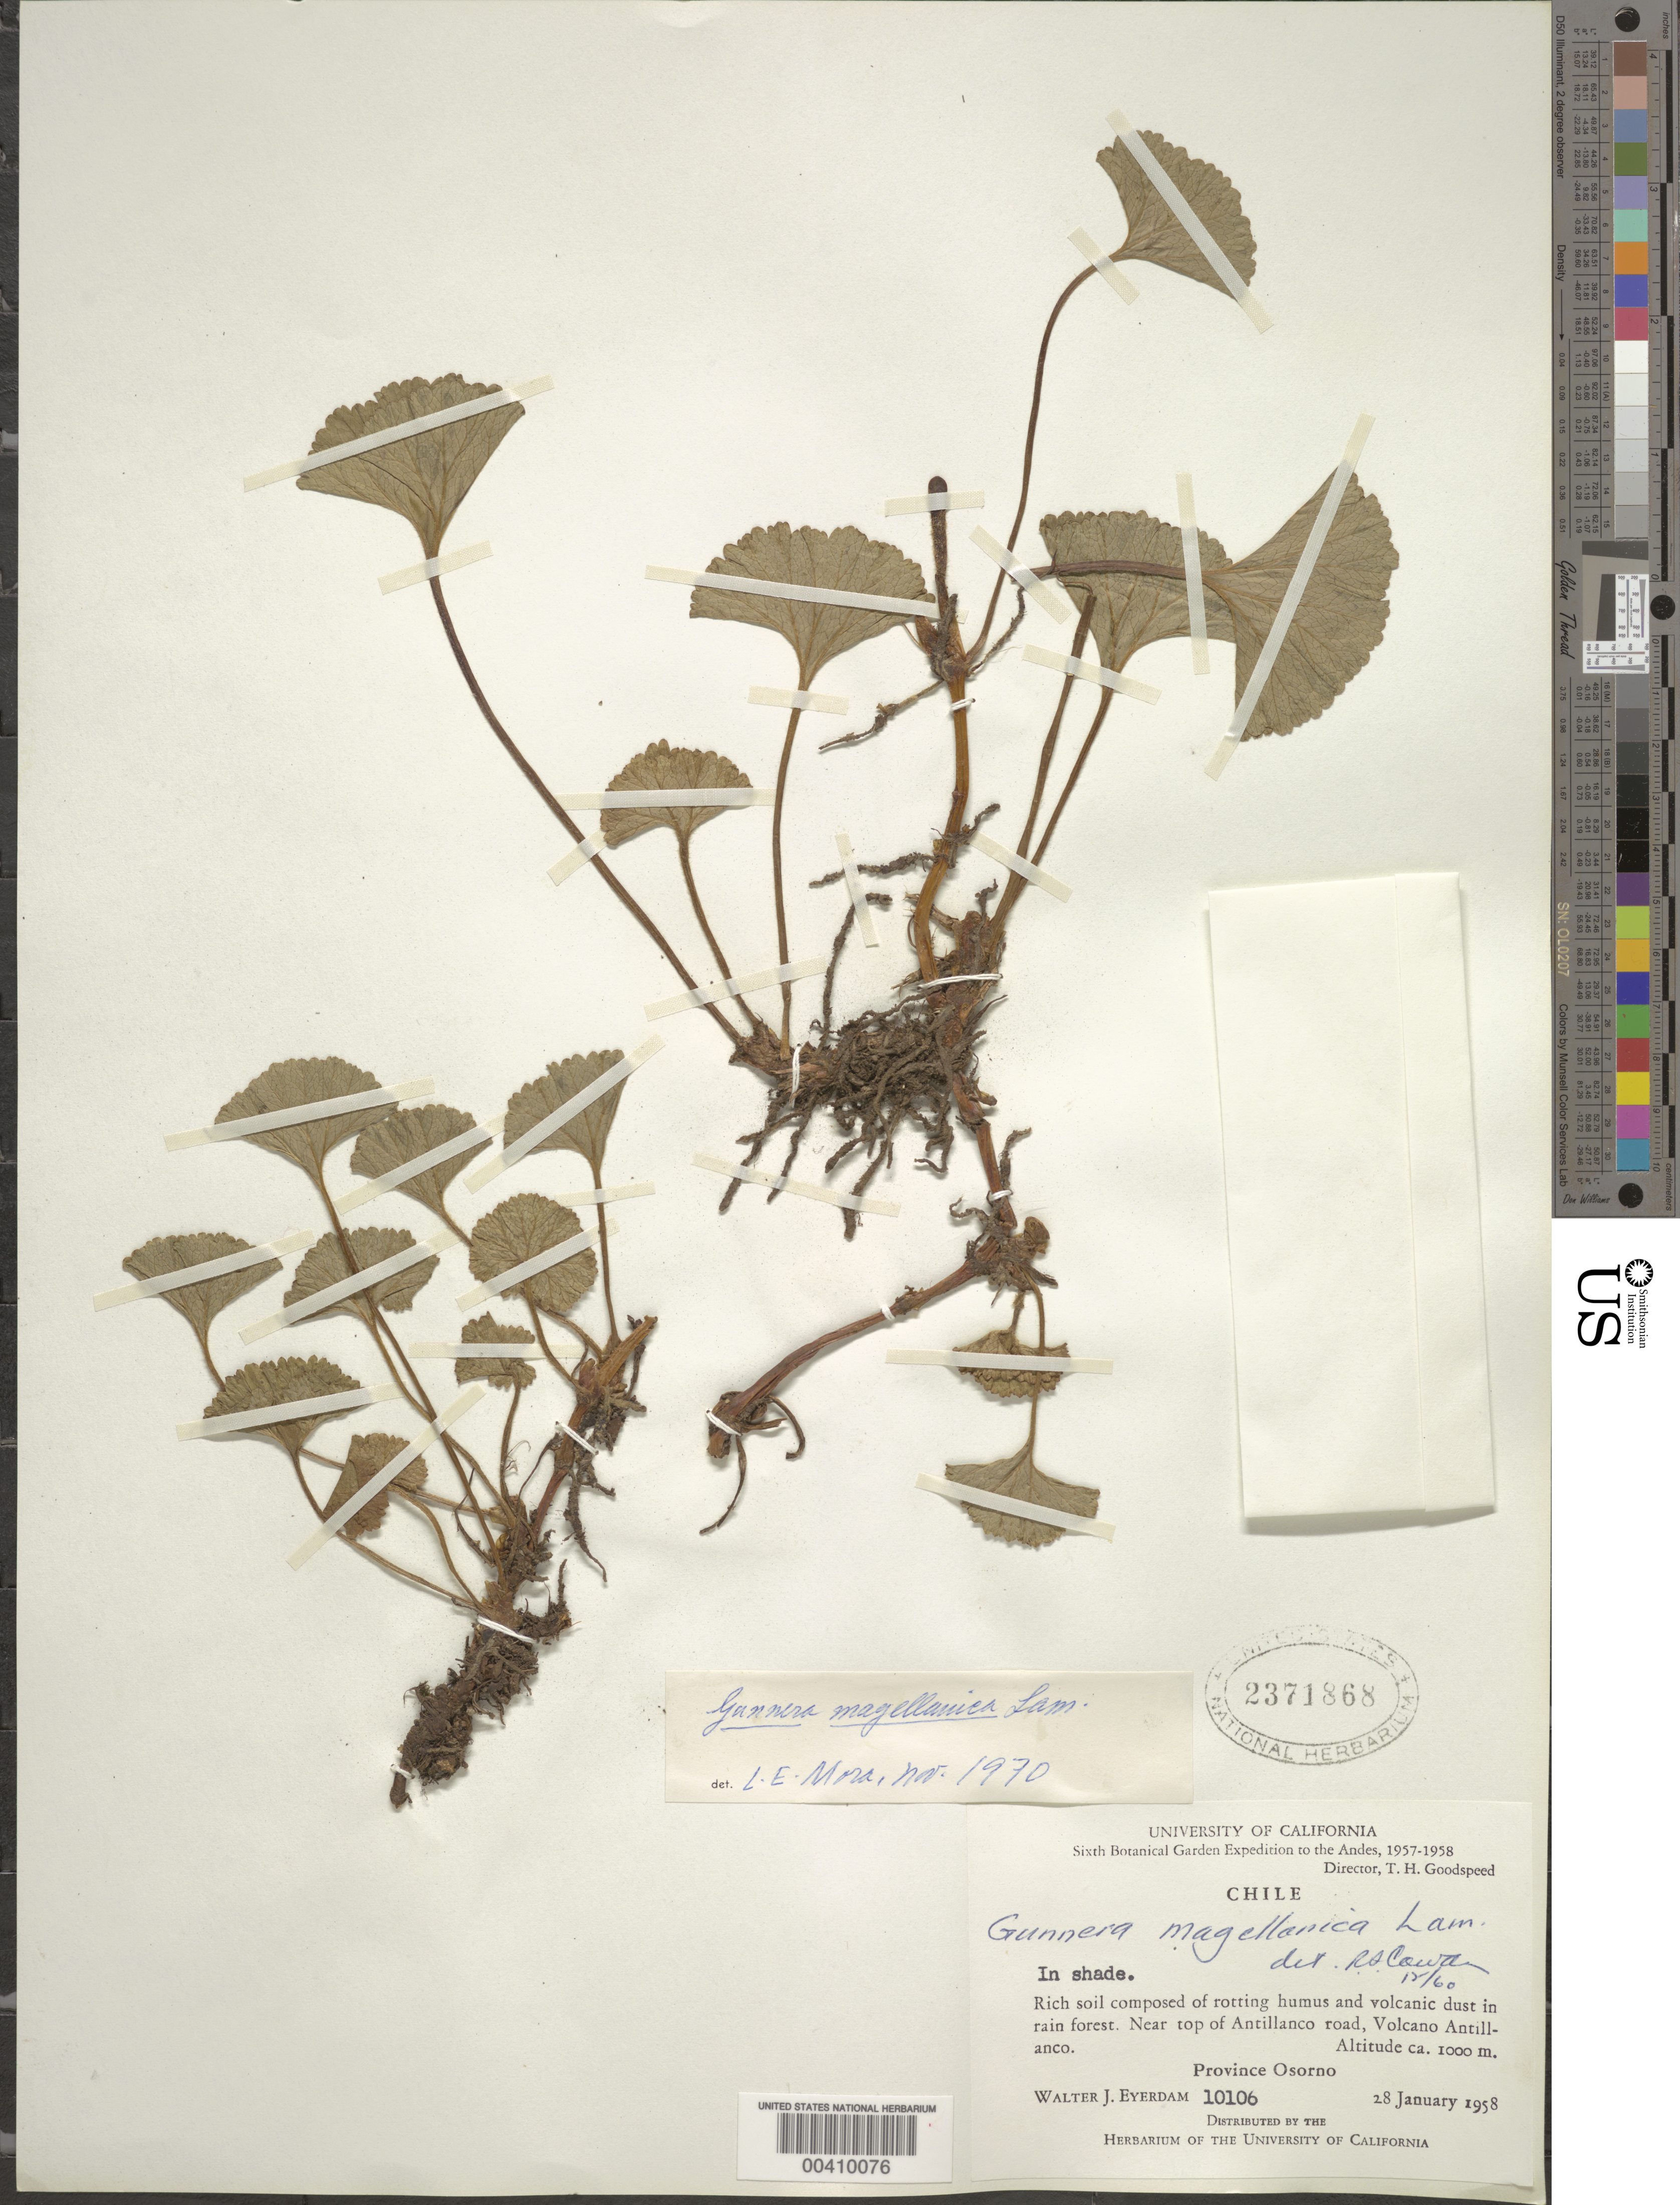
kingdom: Plantae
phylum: Tracheophyta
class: Magnoliopsida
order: Gunnerales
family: Gunneraceae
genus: Gunnera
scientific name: Gunnera magellanica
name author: Lam.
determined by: Cowan, R. S.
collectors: W. J. Eyerdam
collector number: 10106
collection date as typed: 28 Jan 1958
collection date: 1958-01-28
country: Chile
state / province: Los Lagos (X)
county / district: Osorno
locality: Near top of Antillanco Road, Volcan Antillanco [Antillanca? In former Osorno Province]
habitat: Rich soil composed of rotting humus and volcanic dust in rain forest. In shade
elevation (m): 1000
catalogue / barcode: US 2371868